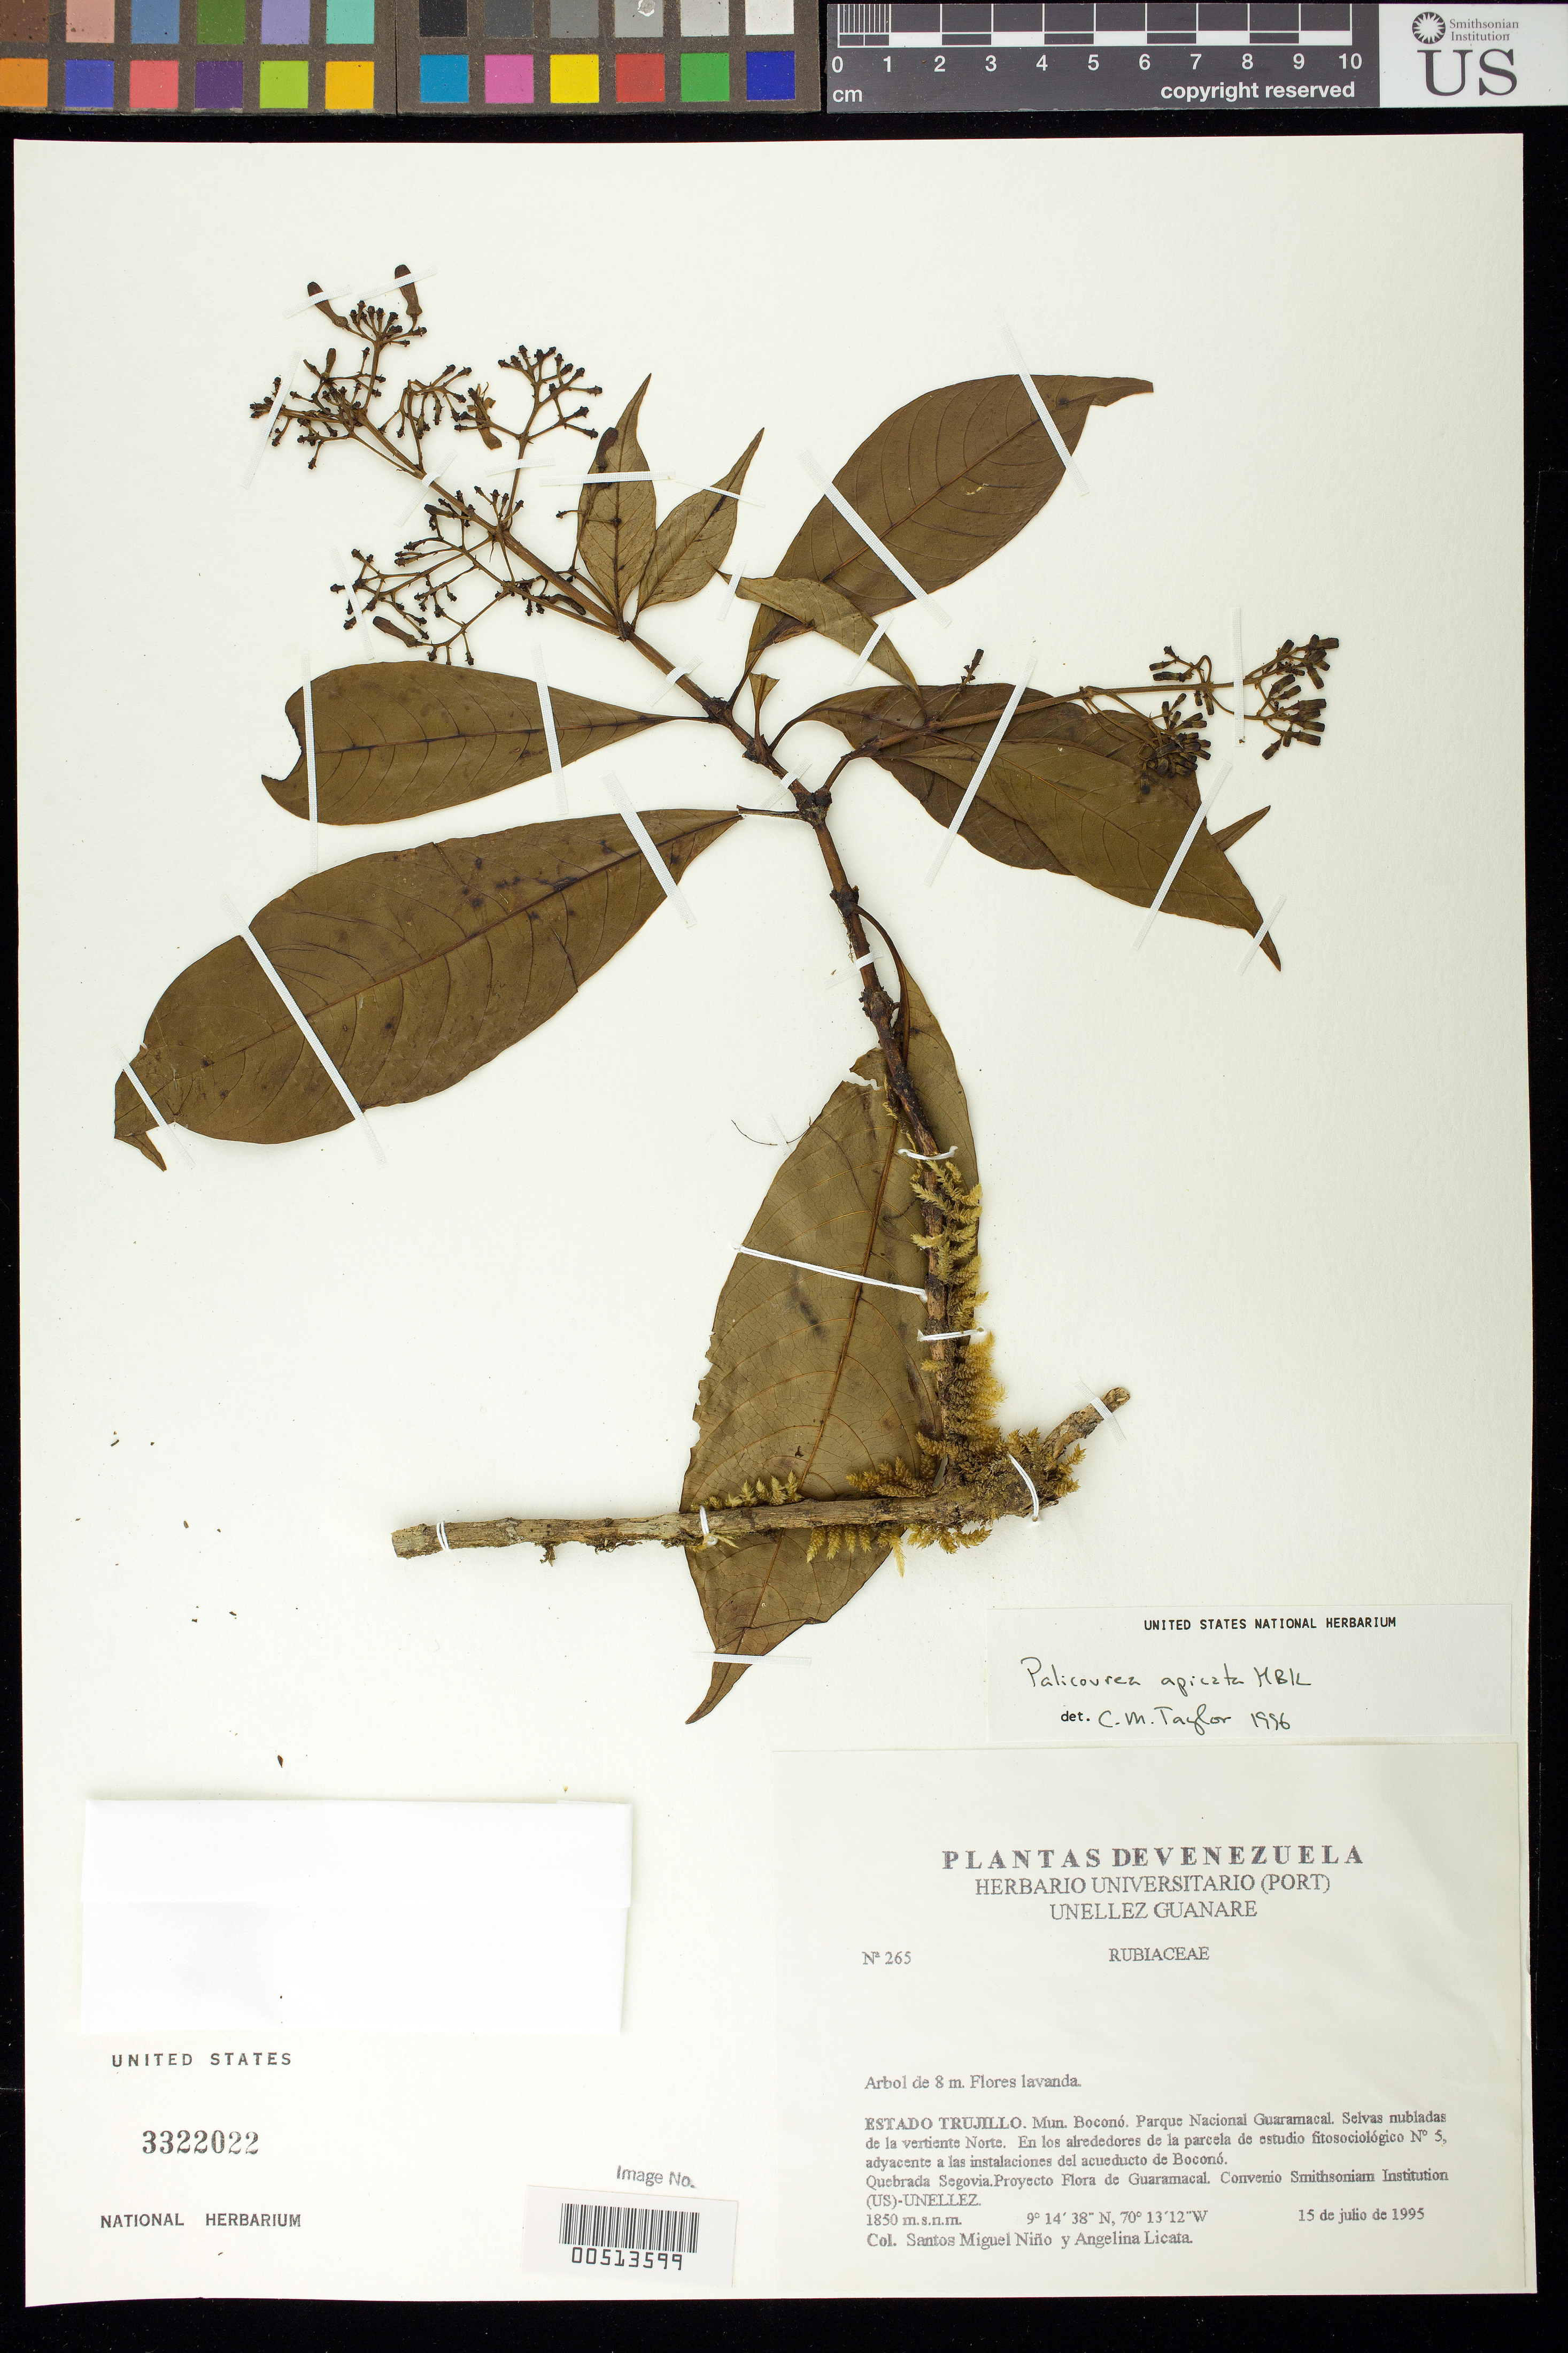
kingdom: Plantae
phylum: Tracheophyta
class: Magnoliopsida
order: Gentianales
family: Rubiaceae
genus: Palicourea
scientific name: Palicourea apicata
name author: Kunth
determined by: Taylor, Charlotte M.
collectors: S. M. Niño & A. Licata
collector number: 265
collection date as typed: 15 Jul 1995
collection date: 1995-07-15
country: Venezuela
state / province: Trujillo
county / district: Boconó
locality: Parque Nacional Guaramacal, vertiente N, adyacente a las instalaciones del acueducto de Boconó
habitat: Selvas nubladas. En los alrededores de la parcela de estudio fitosociológico No. 5.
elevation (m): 1850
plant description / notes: PORT, US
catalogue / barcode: US 3322022